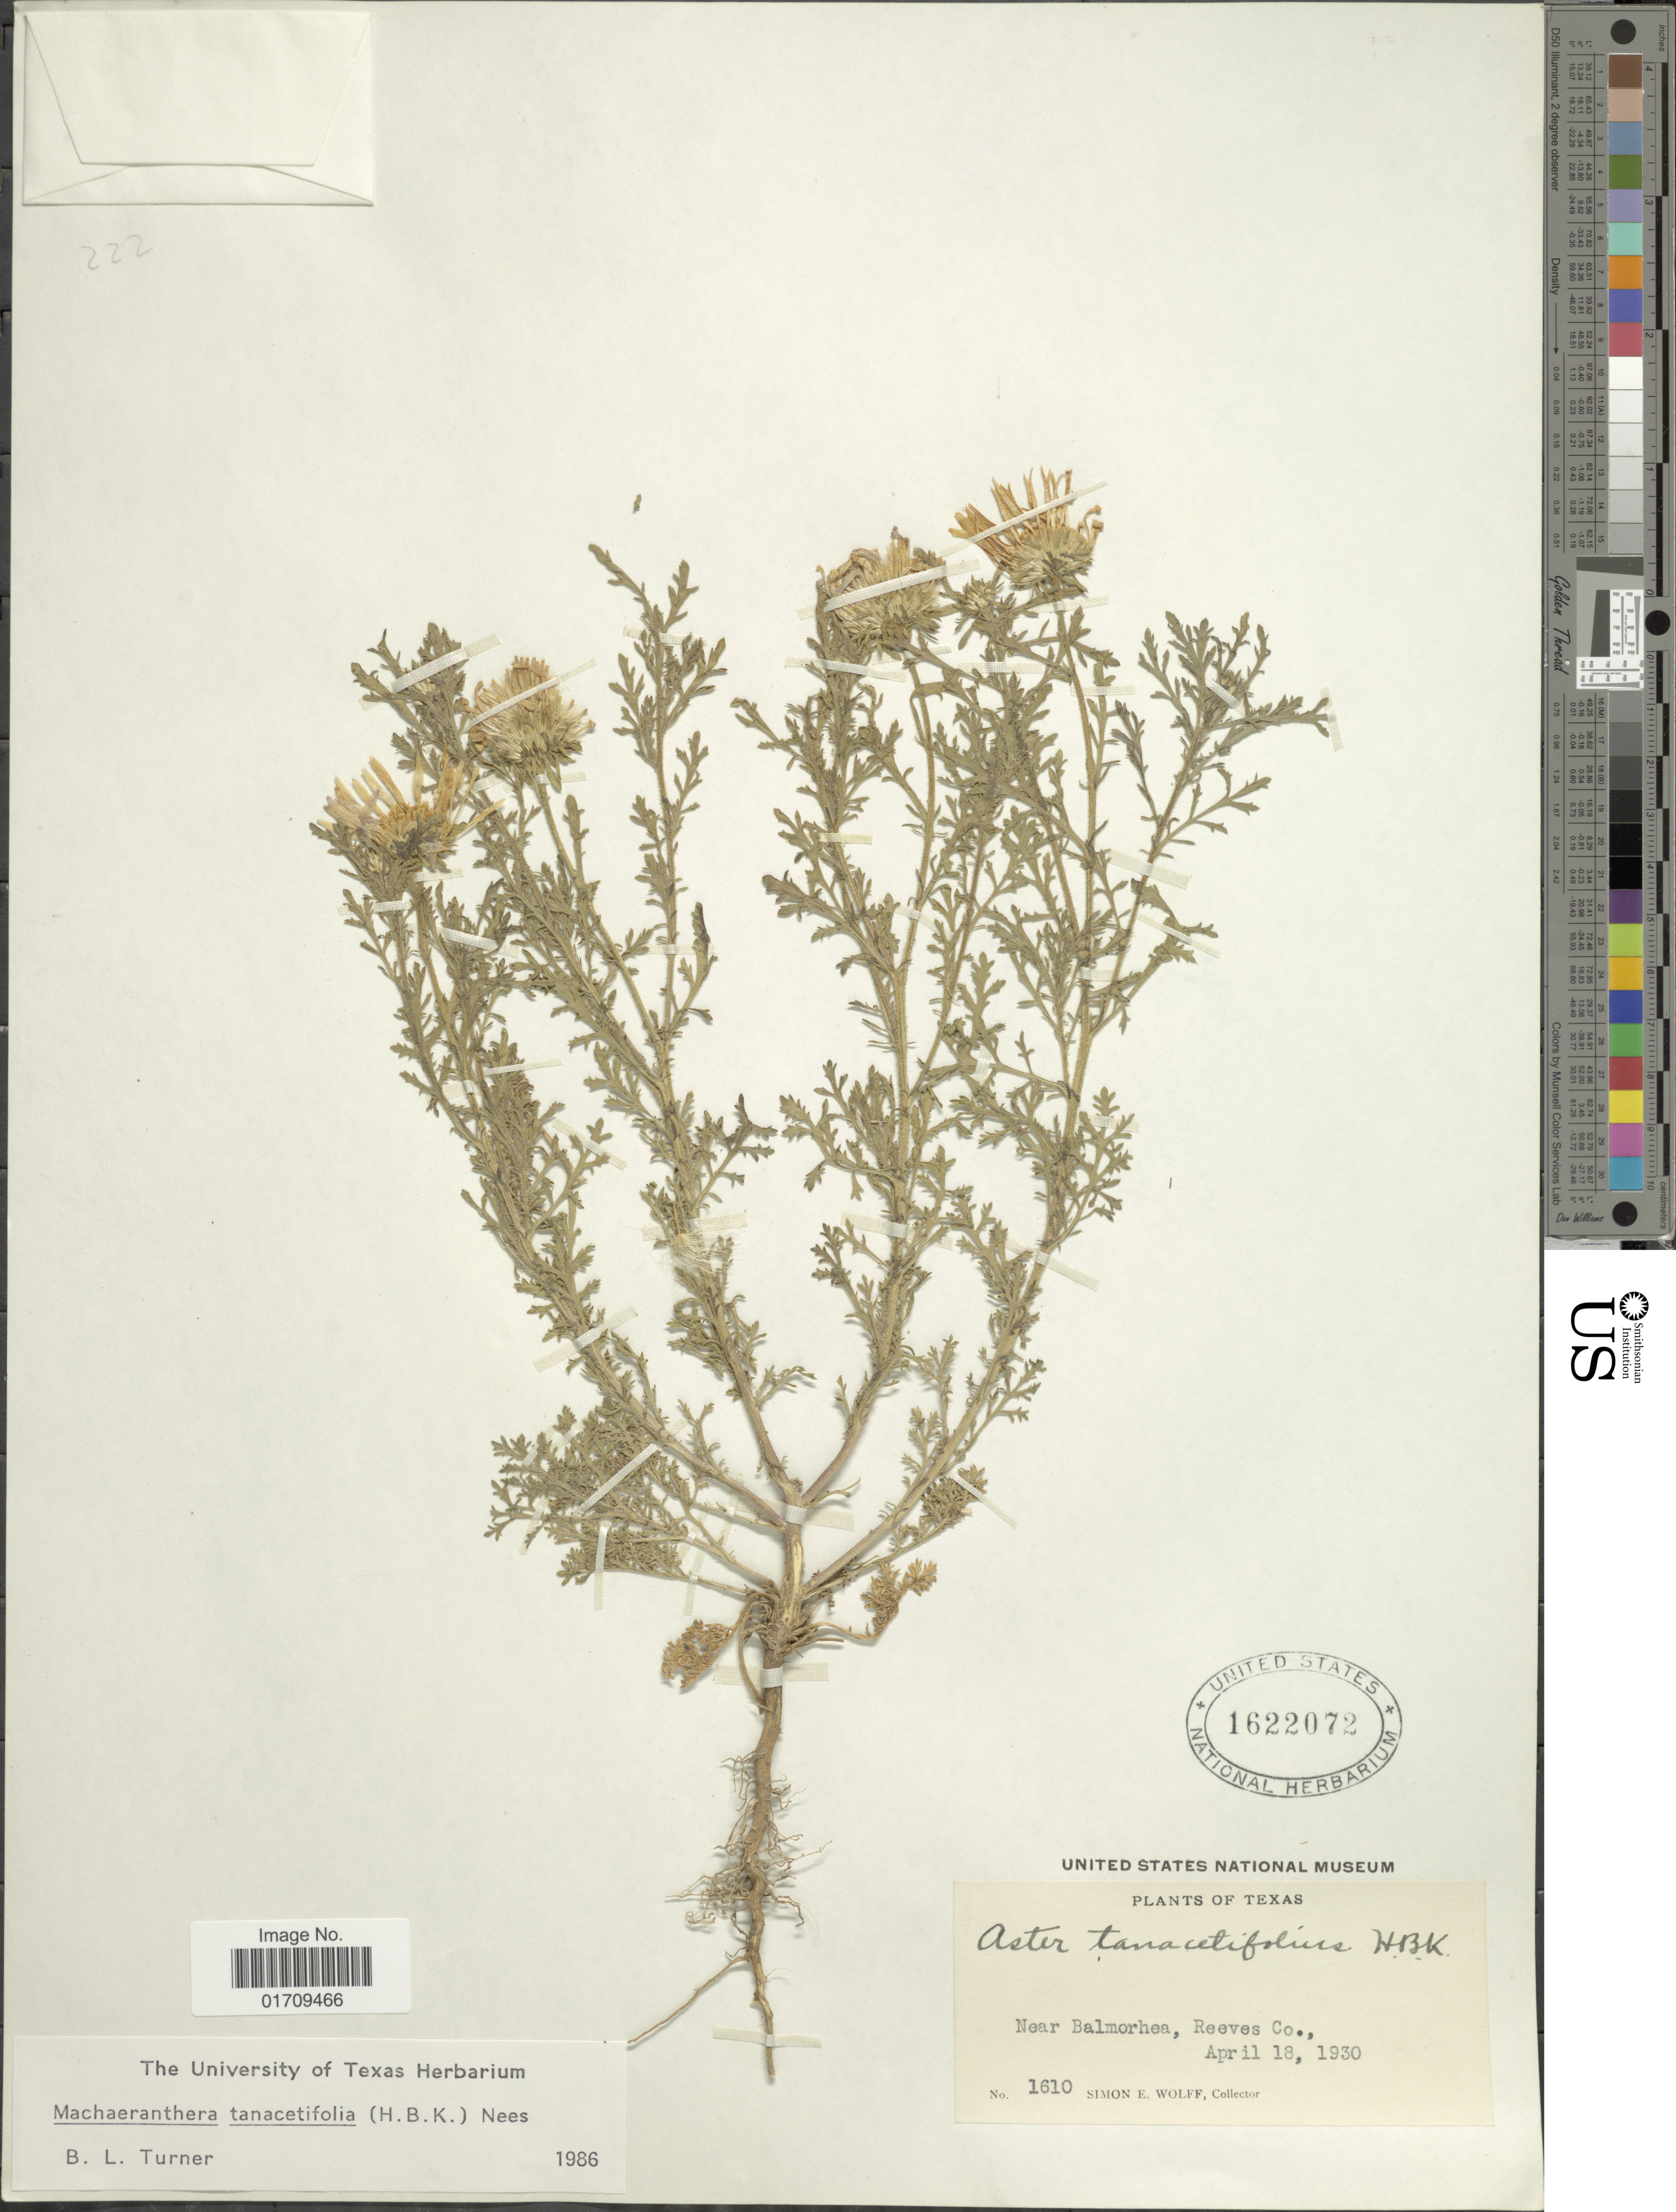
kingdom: Plantae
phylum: Tracheophyta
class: Magnoliopsida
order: Asterales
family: Asteraceae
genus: Machaeranthera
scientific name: Machaeranthera tanacetifolia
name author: (Kunth) Nees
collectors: S. E. Wolff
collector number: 1610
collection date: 1930-04-18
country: United States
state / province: Texas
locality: Near Balmorhea, Reeves Co.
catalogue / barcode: US 1622072